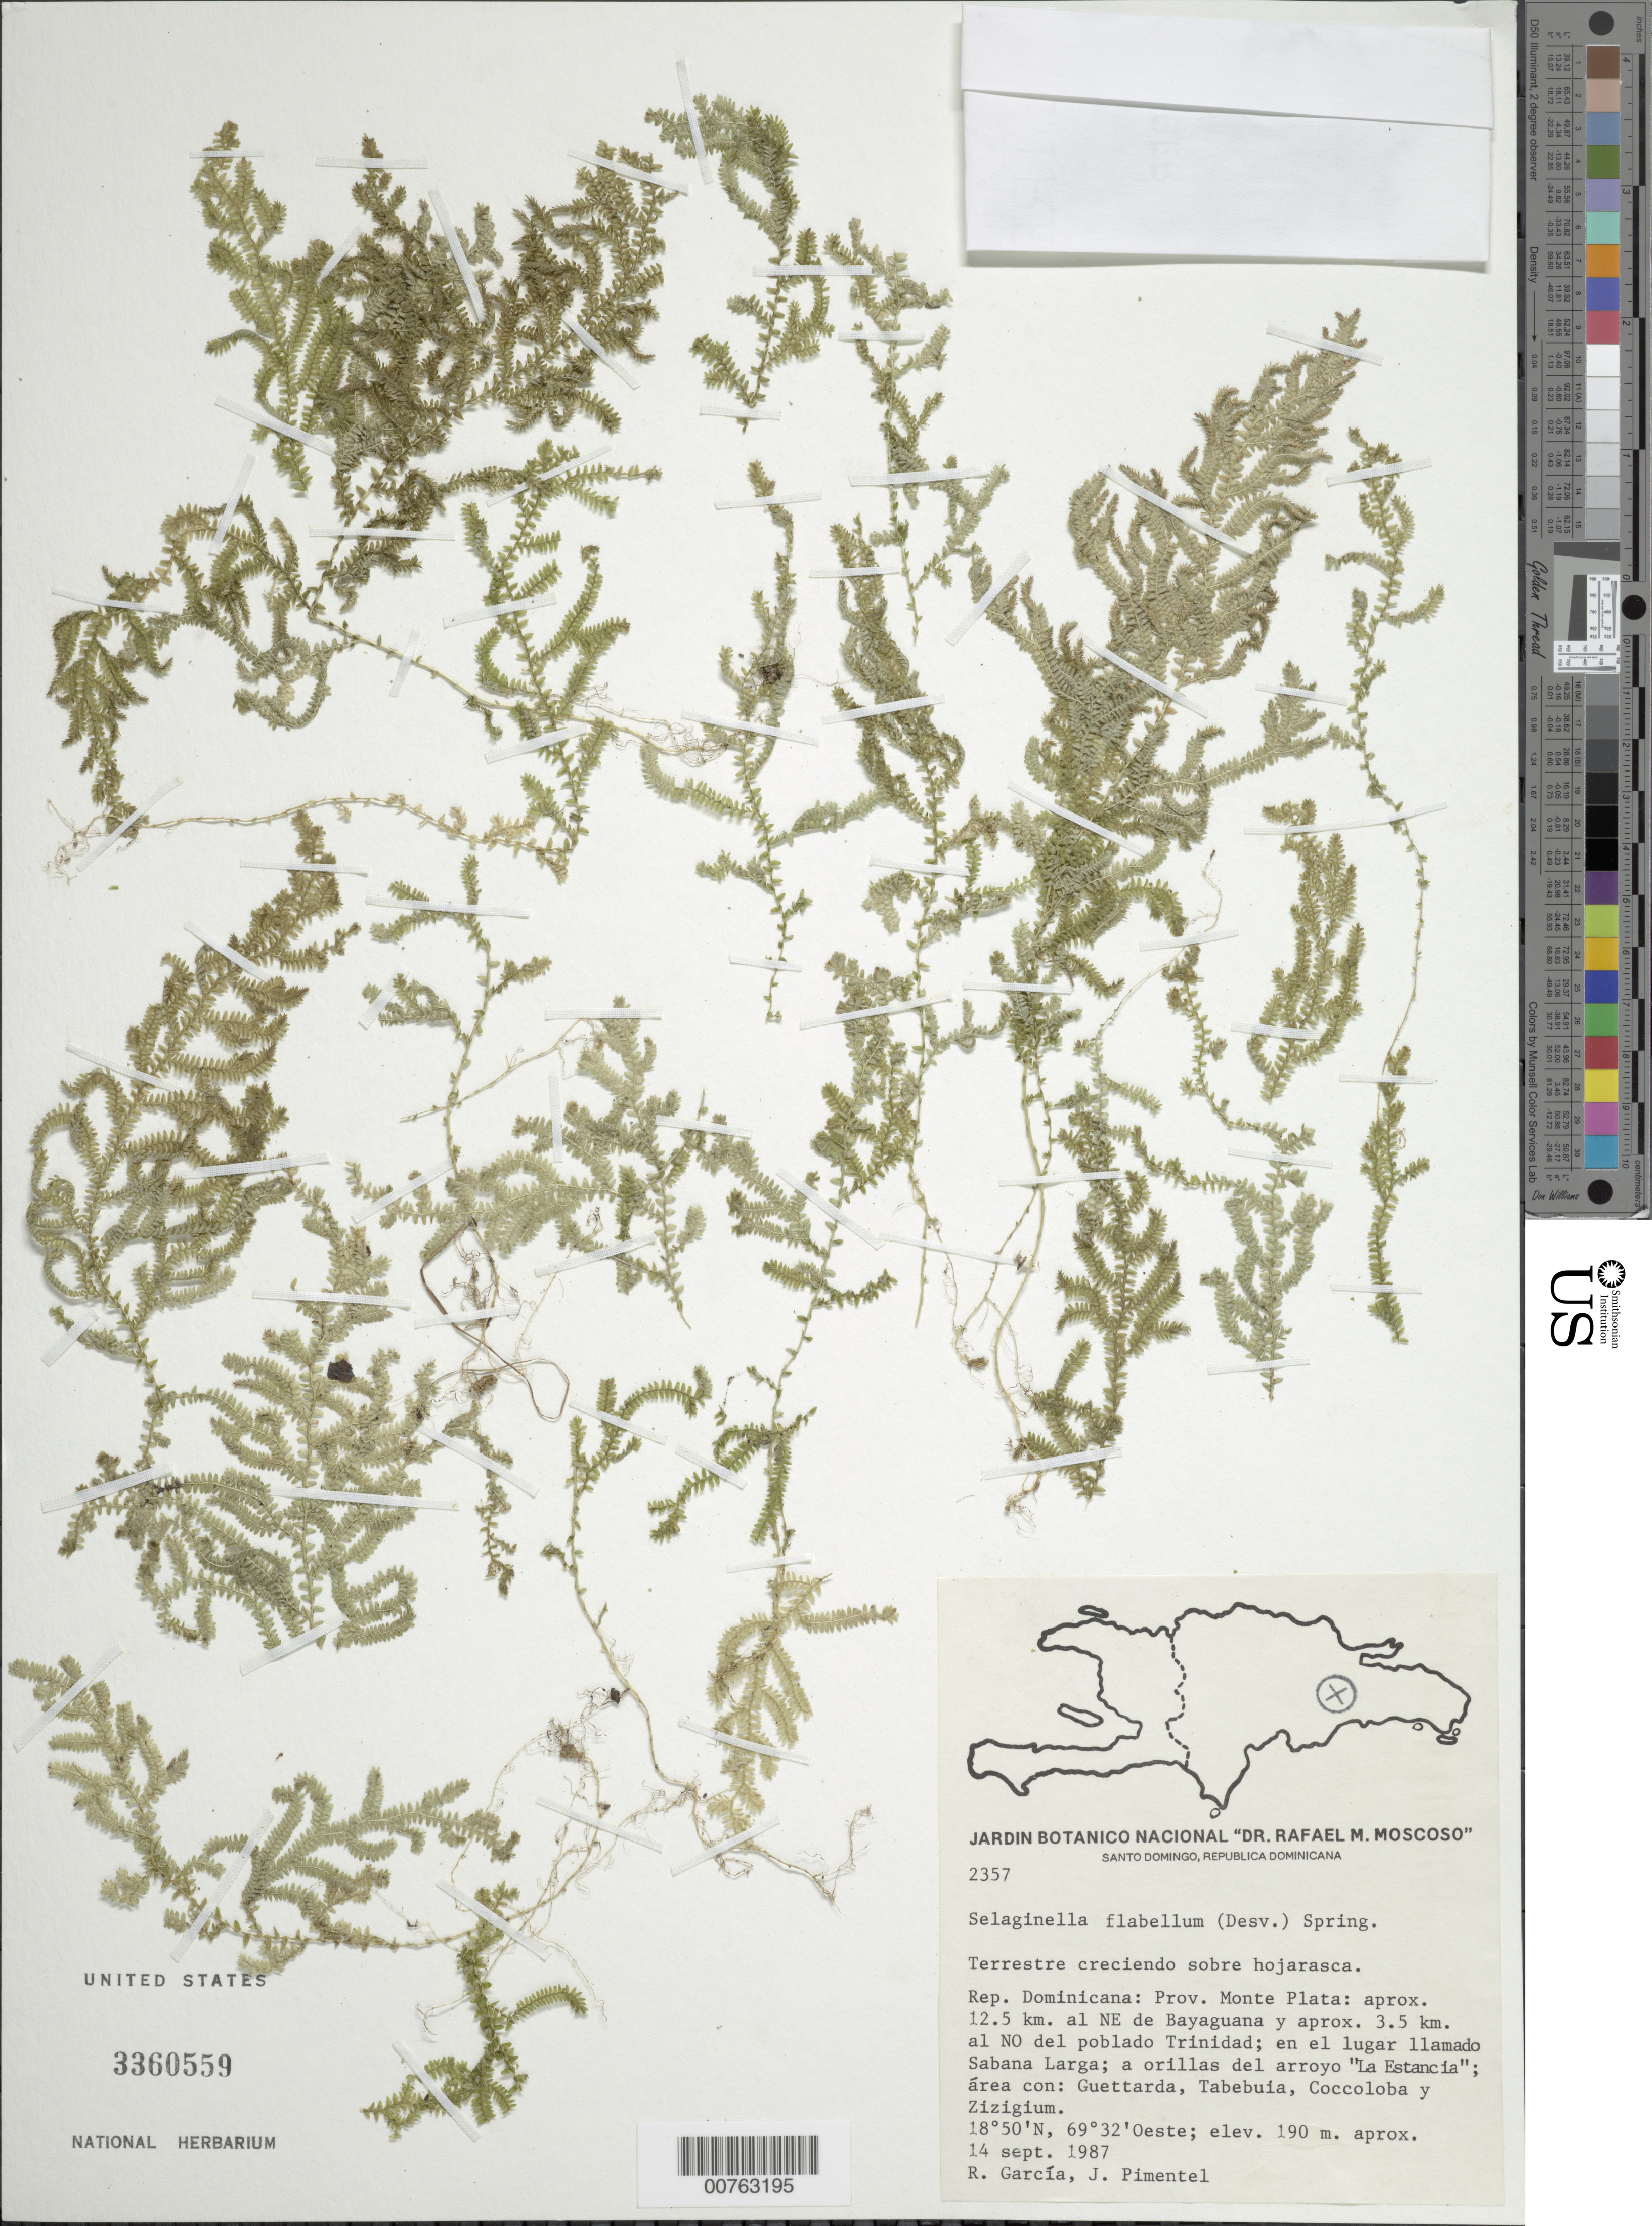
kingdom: Plantae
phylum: Tracheophyta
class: Lycopodiopsida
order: Selaginellales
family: Selaginellaceae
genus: Selaginella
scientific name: Selaginella flabellum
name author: (Desv.) Spring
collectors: R. G. García & J. Pimentel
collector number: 2357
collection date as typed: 14 Sep 1987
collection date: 1987-09-14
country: Dominican Republic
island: Hispaniola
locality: Provincia Monte Plata, aprox. 12.5 km al NE de Bayaguana y aprox. 3.5 km al NW del poblado Trinidad, en el lugar llamado Sabana Larga; a orillas del arroyo "La Estancia"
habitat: Area con Guettarda, Tabebuia, Coccoloba y Zizigium; creciendo sobre hojarasca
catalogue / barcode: US 3360559